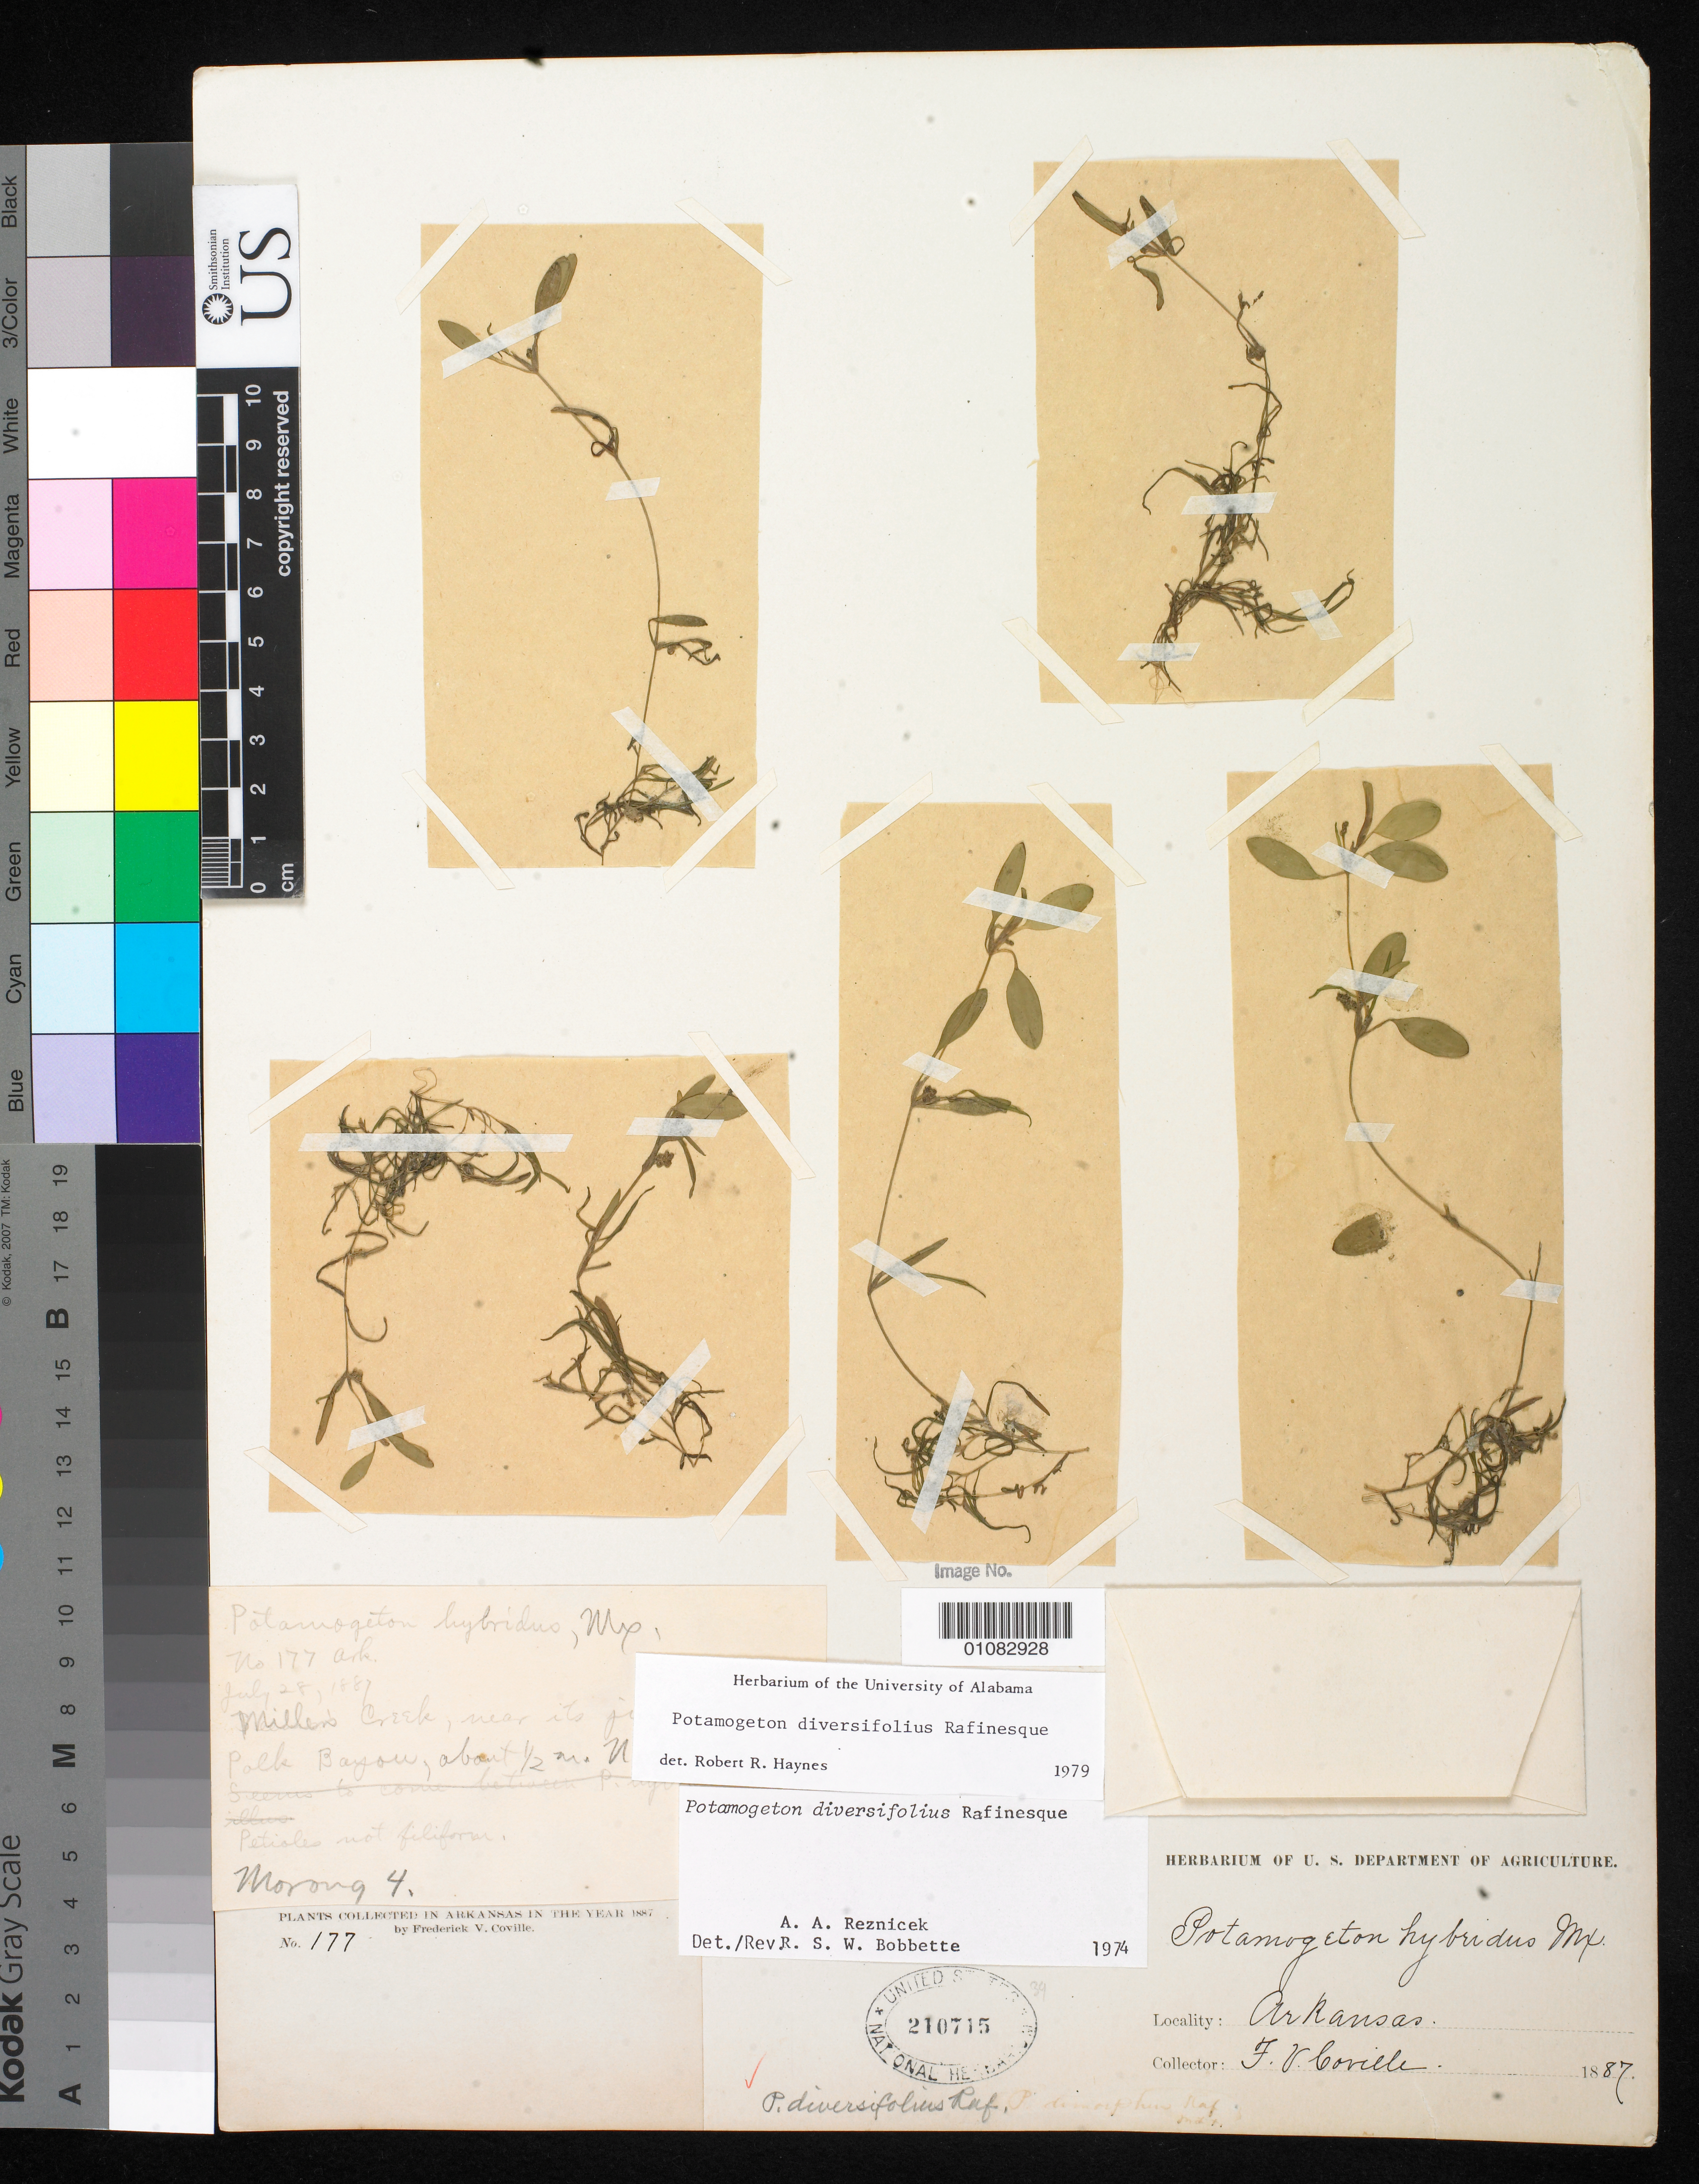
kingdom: Plantae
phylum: Tracheophyta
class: Liliopsida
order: Alismatales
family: Potamogetonaceae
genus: Potamogeton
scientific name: Potamogeton diversifolius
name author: Raf.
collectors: F. V. Coville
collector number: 177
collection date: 1887-07-28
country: United States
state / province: Arkansas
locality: about 0.5 mi. N of Batesville, near junction with Polk Bayou, Miller's Creek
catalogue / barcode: US 210715